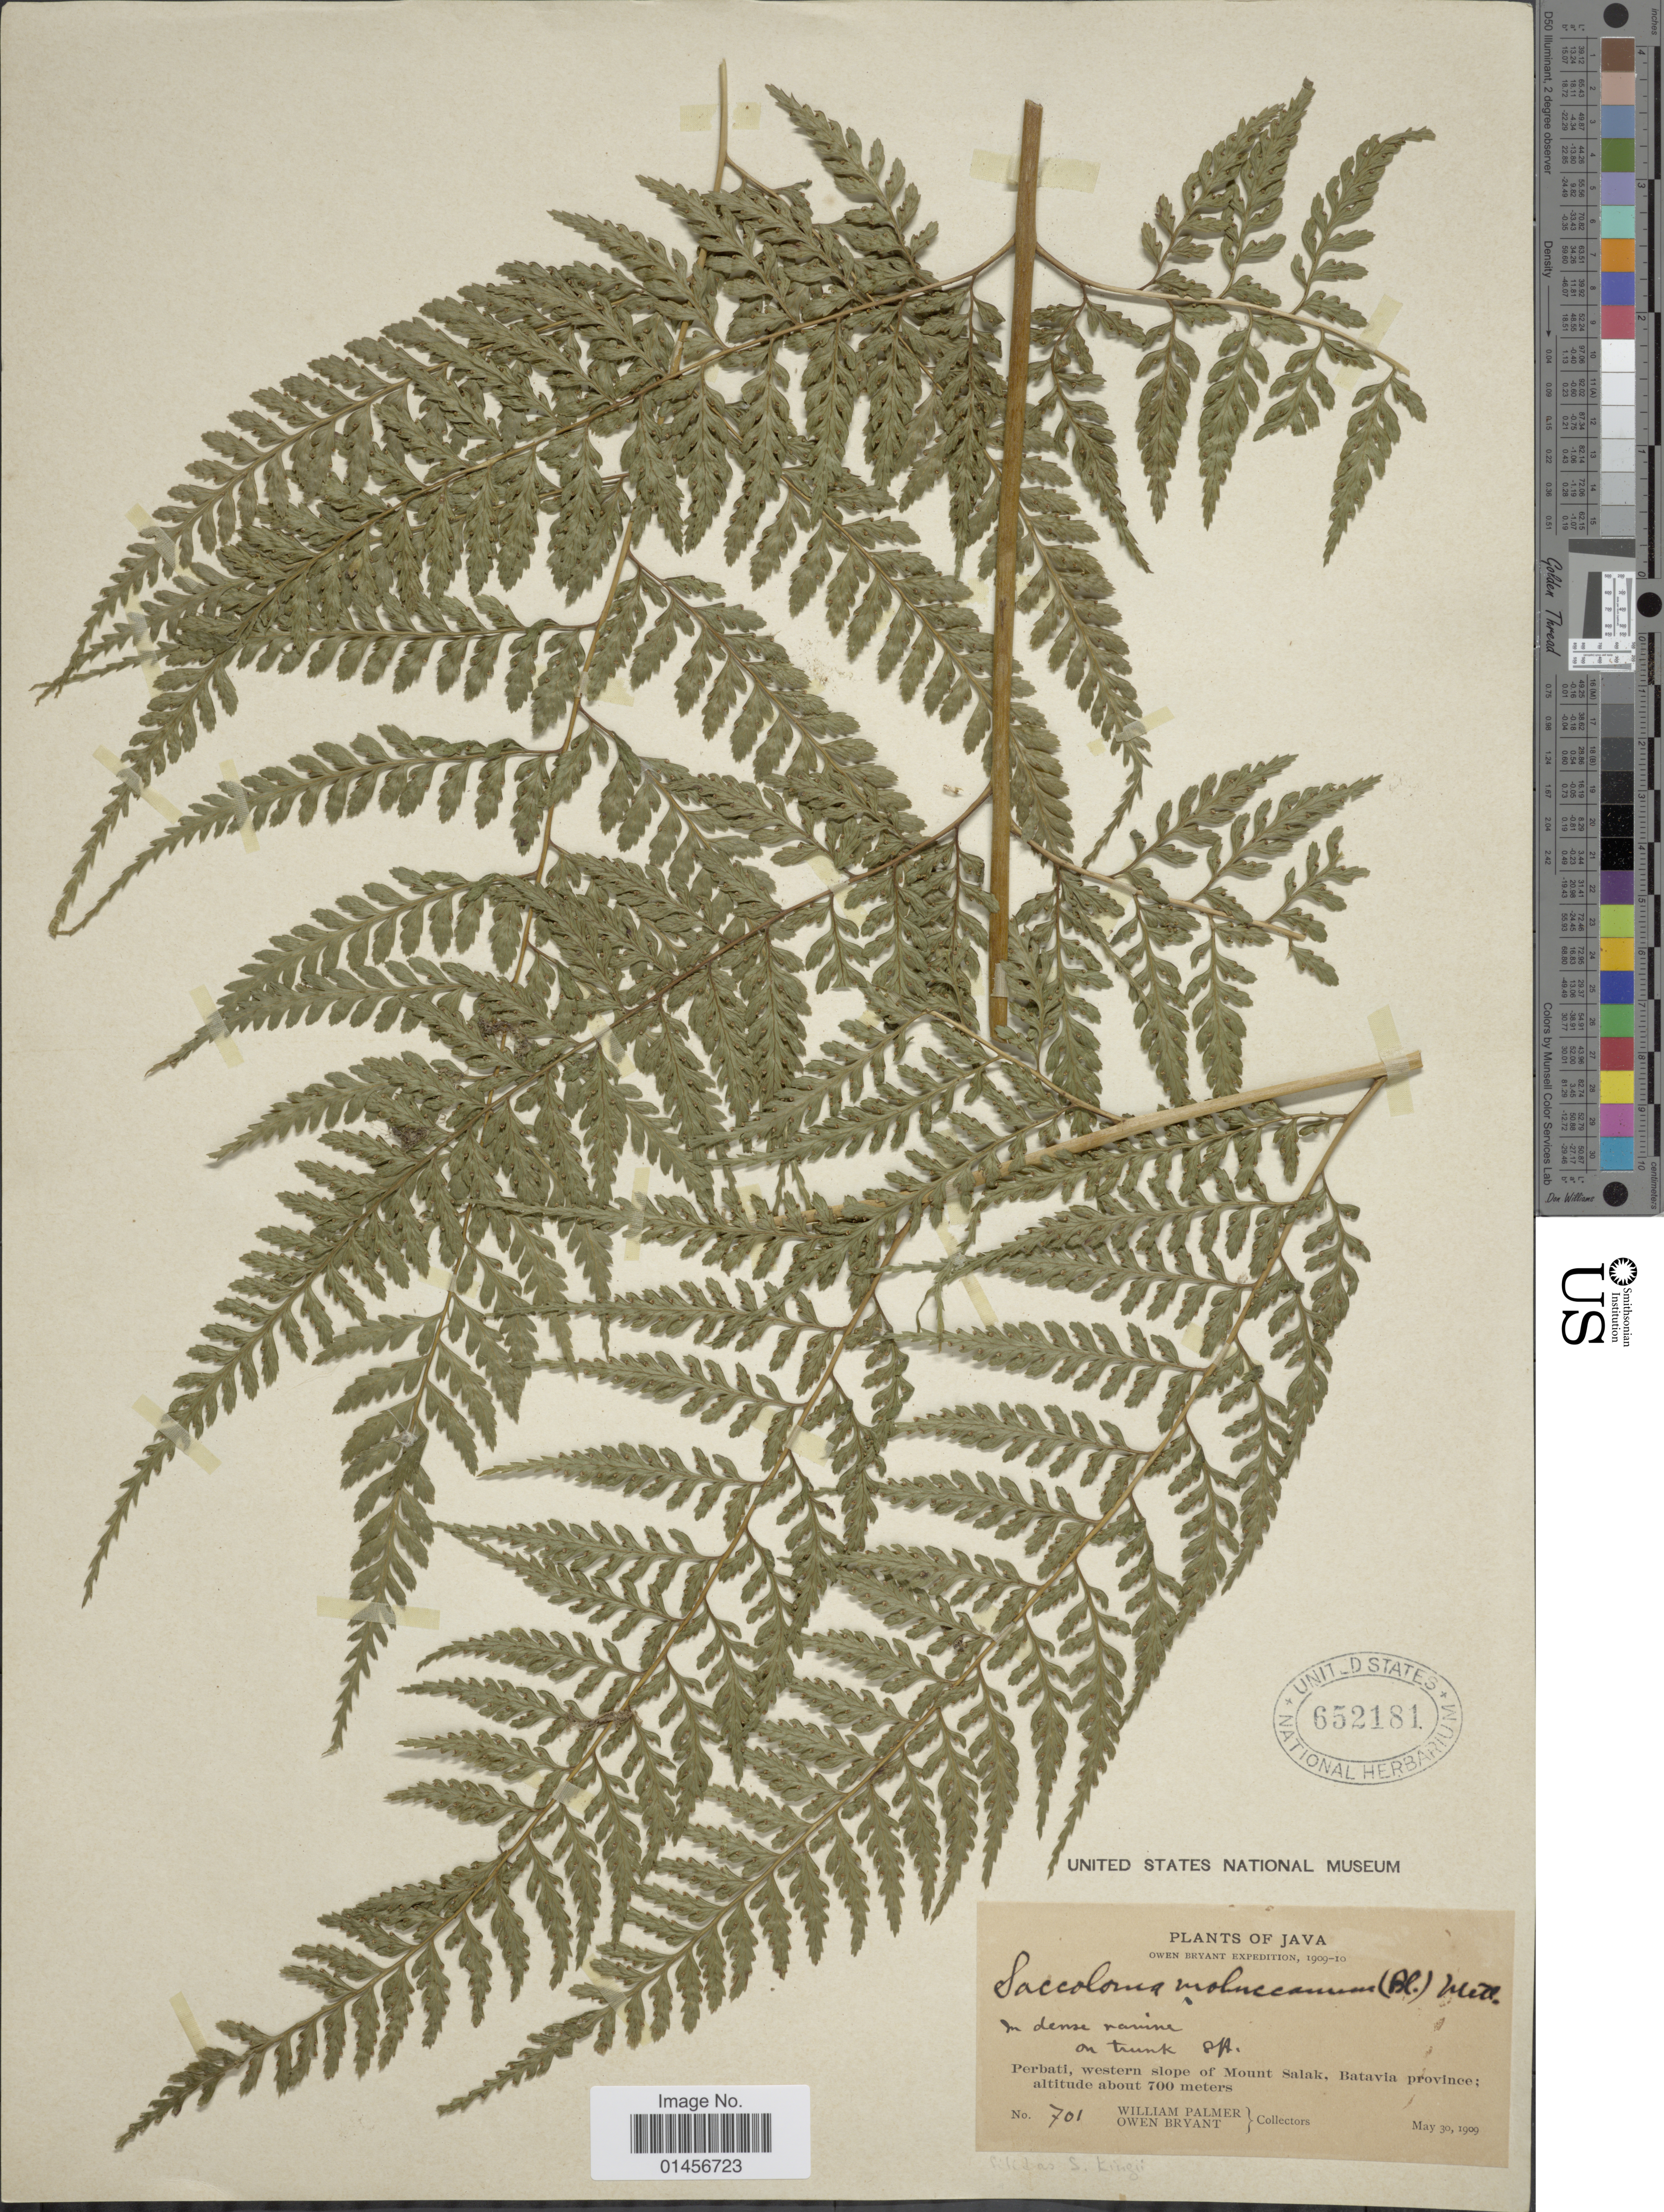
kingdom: Plantae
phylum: Tracheophyta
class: Polypodiopsida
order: Polypodiales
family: Saccolomataceae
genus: Saccoloma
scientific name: Saccoloma molucannum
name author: (Blume) Mett. & Kuhn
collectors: W. Palmer & O. Bryant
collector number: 701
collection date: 1909-05-30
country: Indonesia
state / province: Java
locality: Java, Perbtati, western slope of Mount Salak, Batavia province.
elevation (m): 700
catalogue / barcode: US 652181